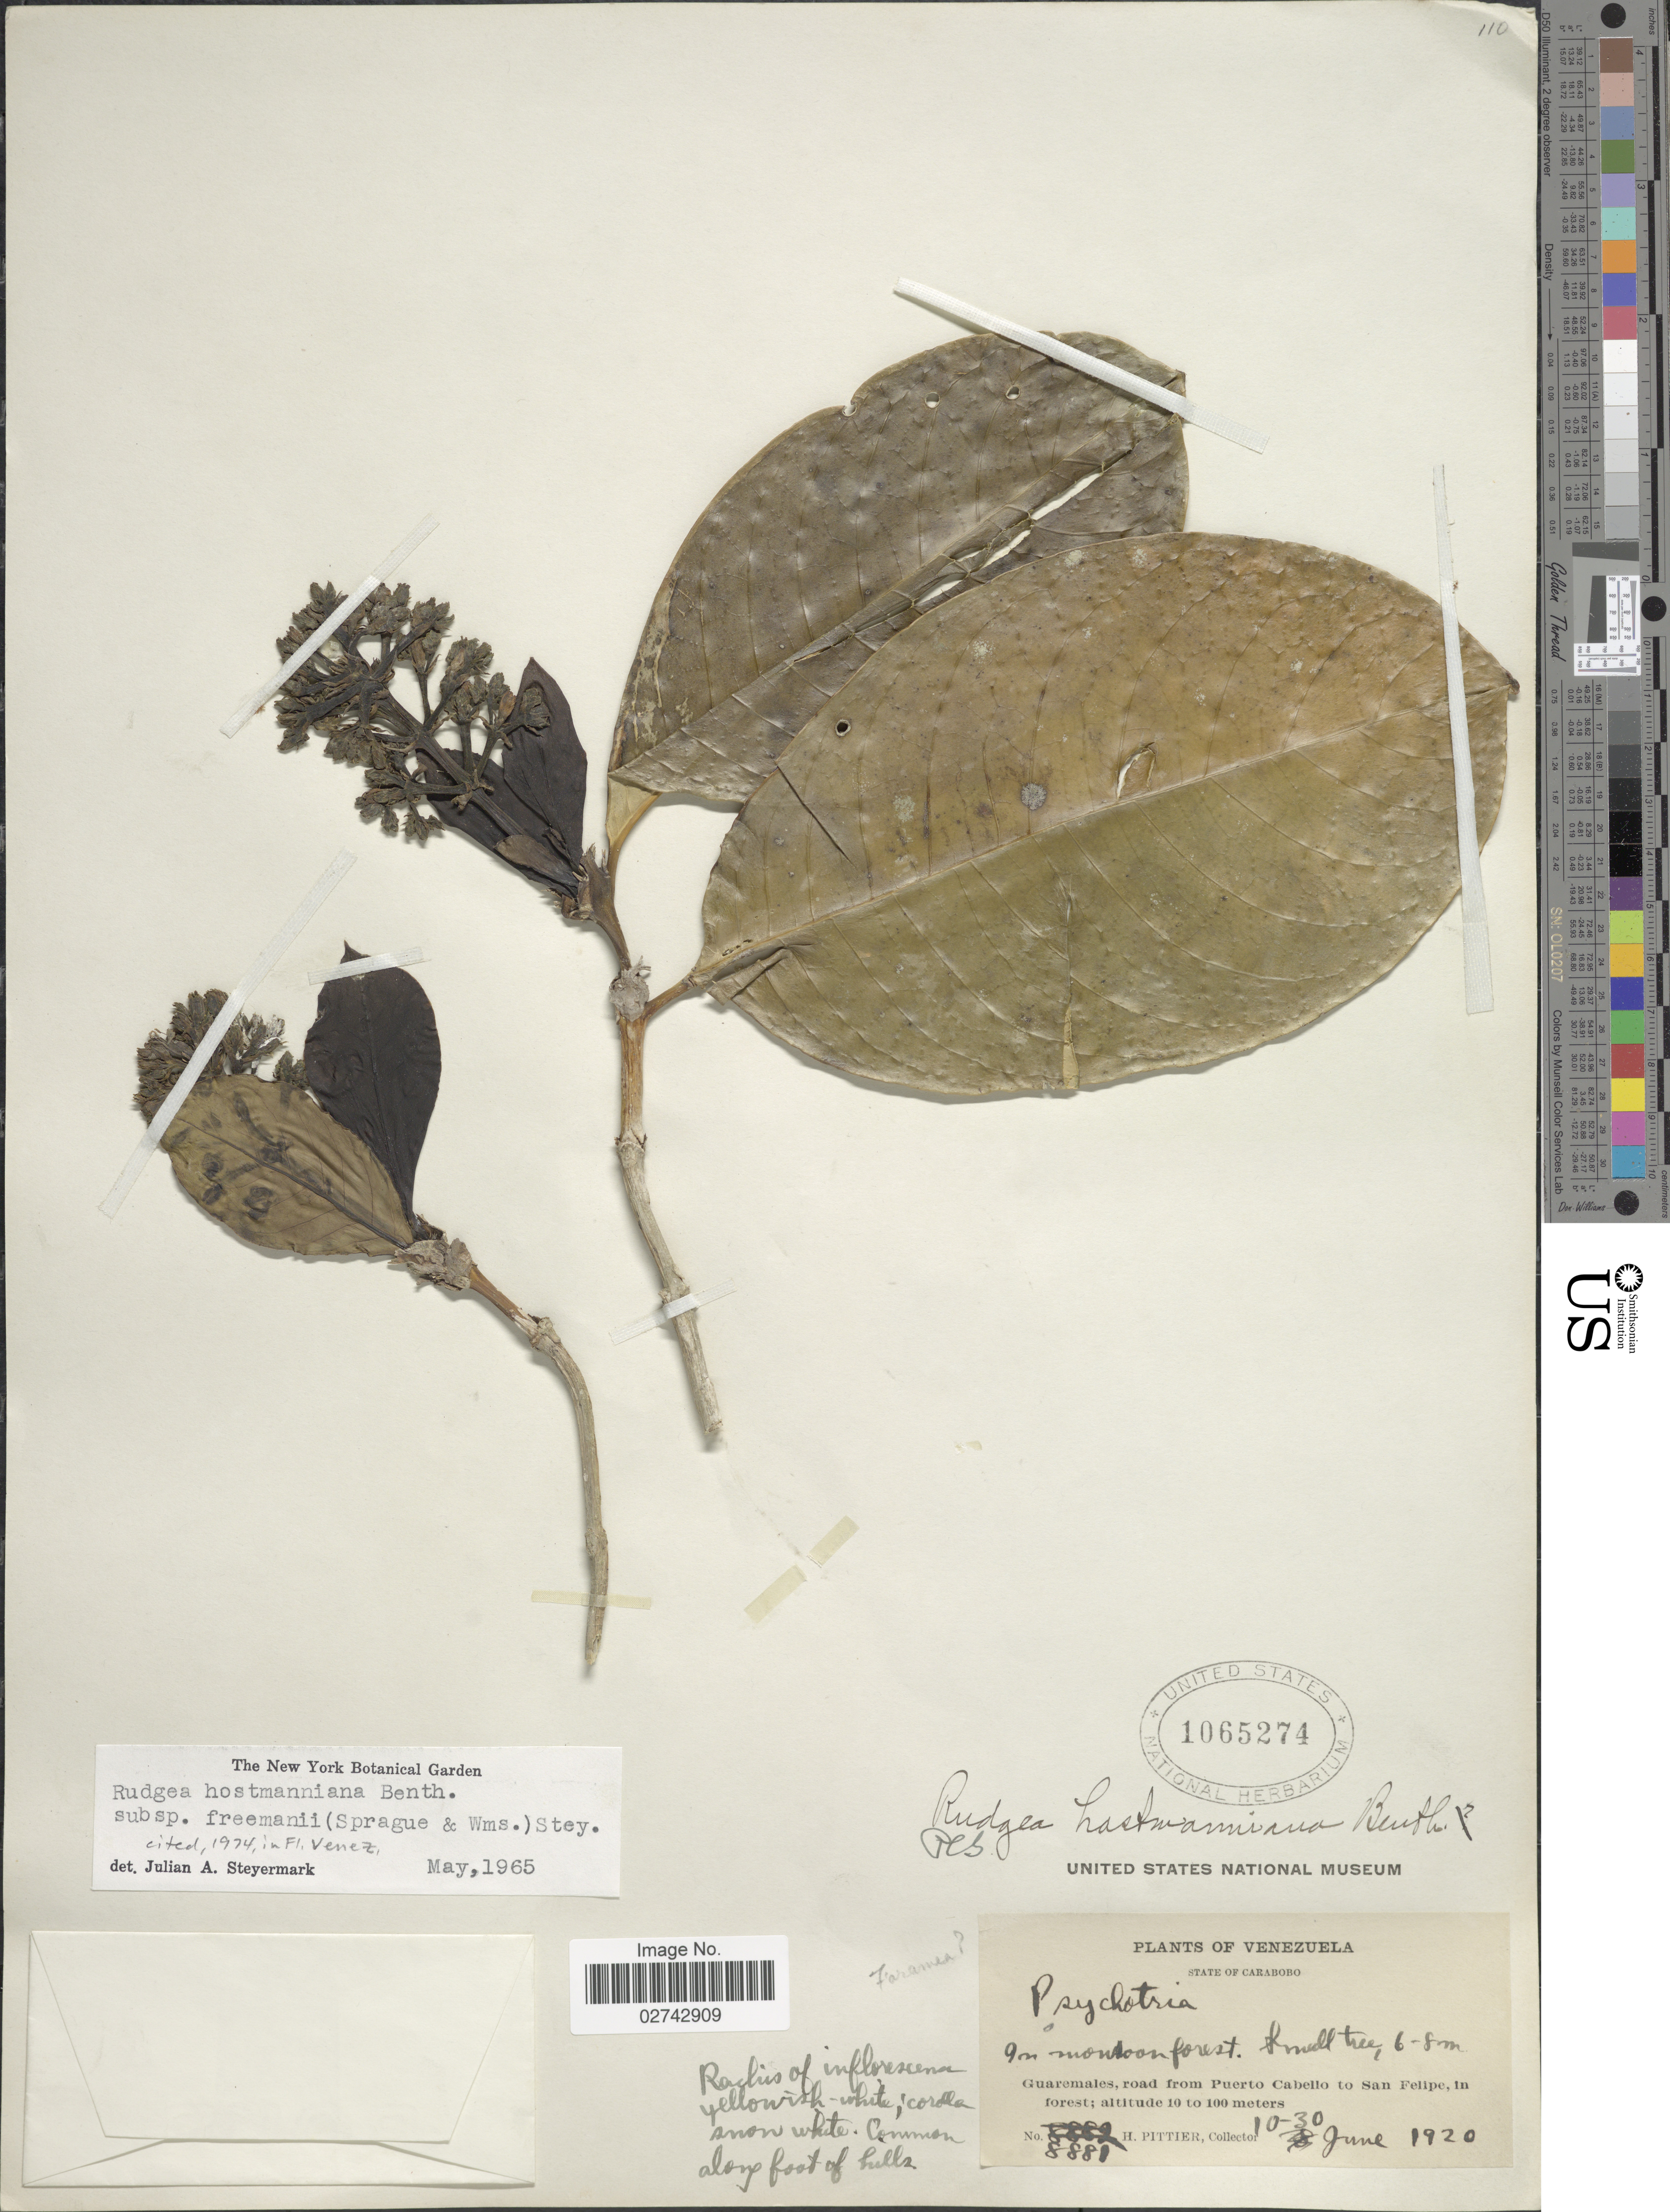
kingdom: Plantae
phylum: Tracheophyta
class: Magnoliopsida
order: Gentianales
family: Rubiaceae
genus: Rudgea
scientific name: Rudgea hostmanniana subsp. freemanii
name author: (C. Sprague & R.O. Williams ex R.O. Williams & Cheesman) Steyerm.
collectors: H. F. Pittier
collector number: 8881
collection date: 1920-06-10/1920-06-30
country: Venezuela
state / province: Carabobo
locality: Guaremales, road from Puerto Cabello to San Felipe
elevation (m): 10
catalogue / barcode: US 1065274